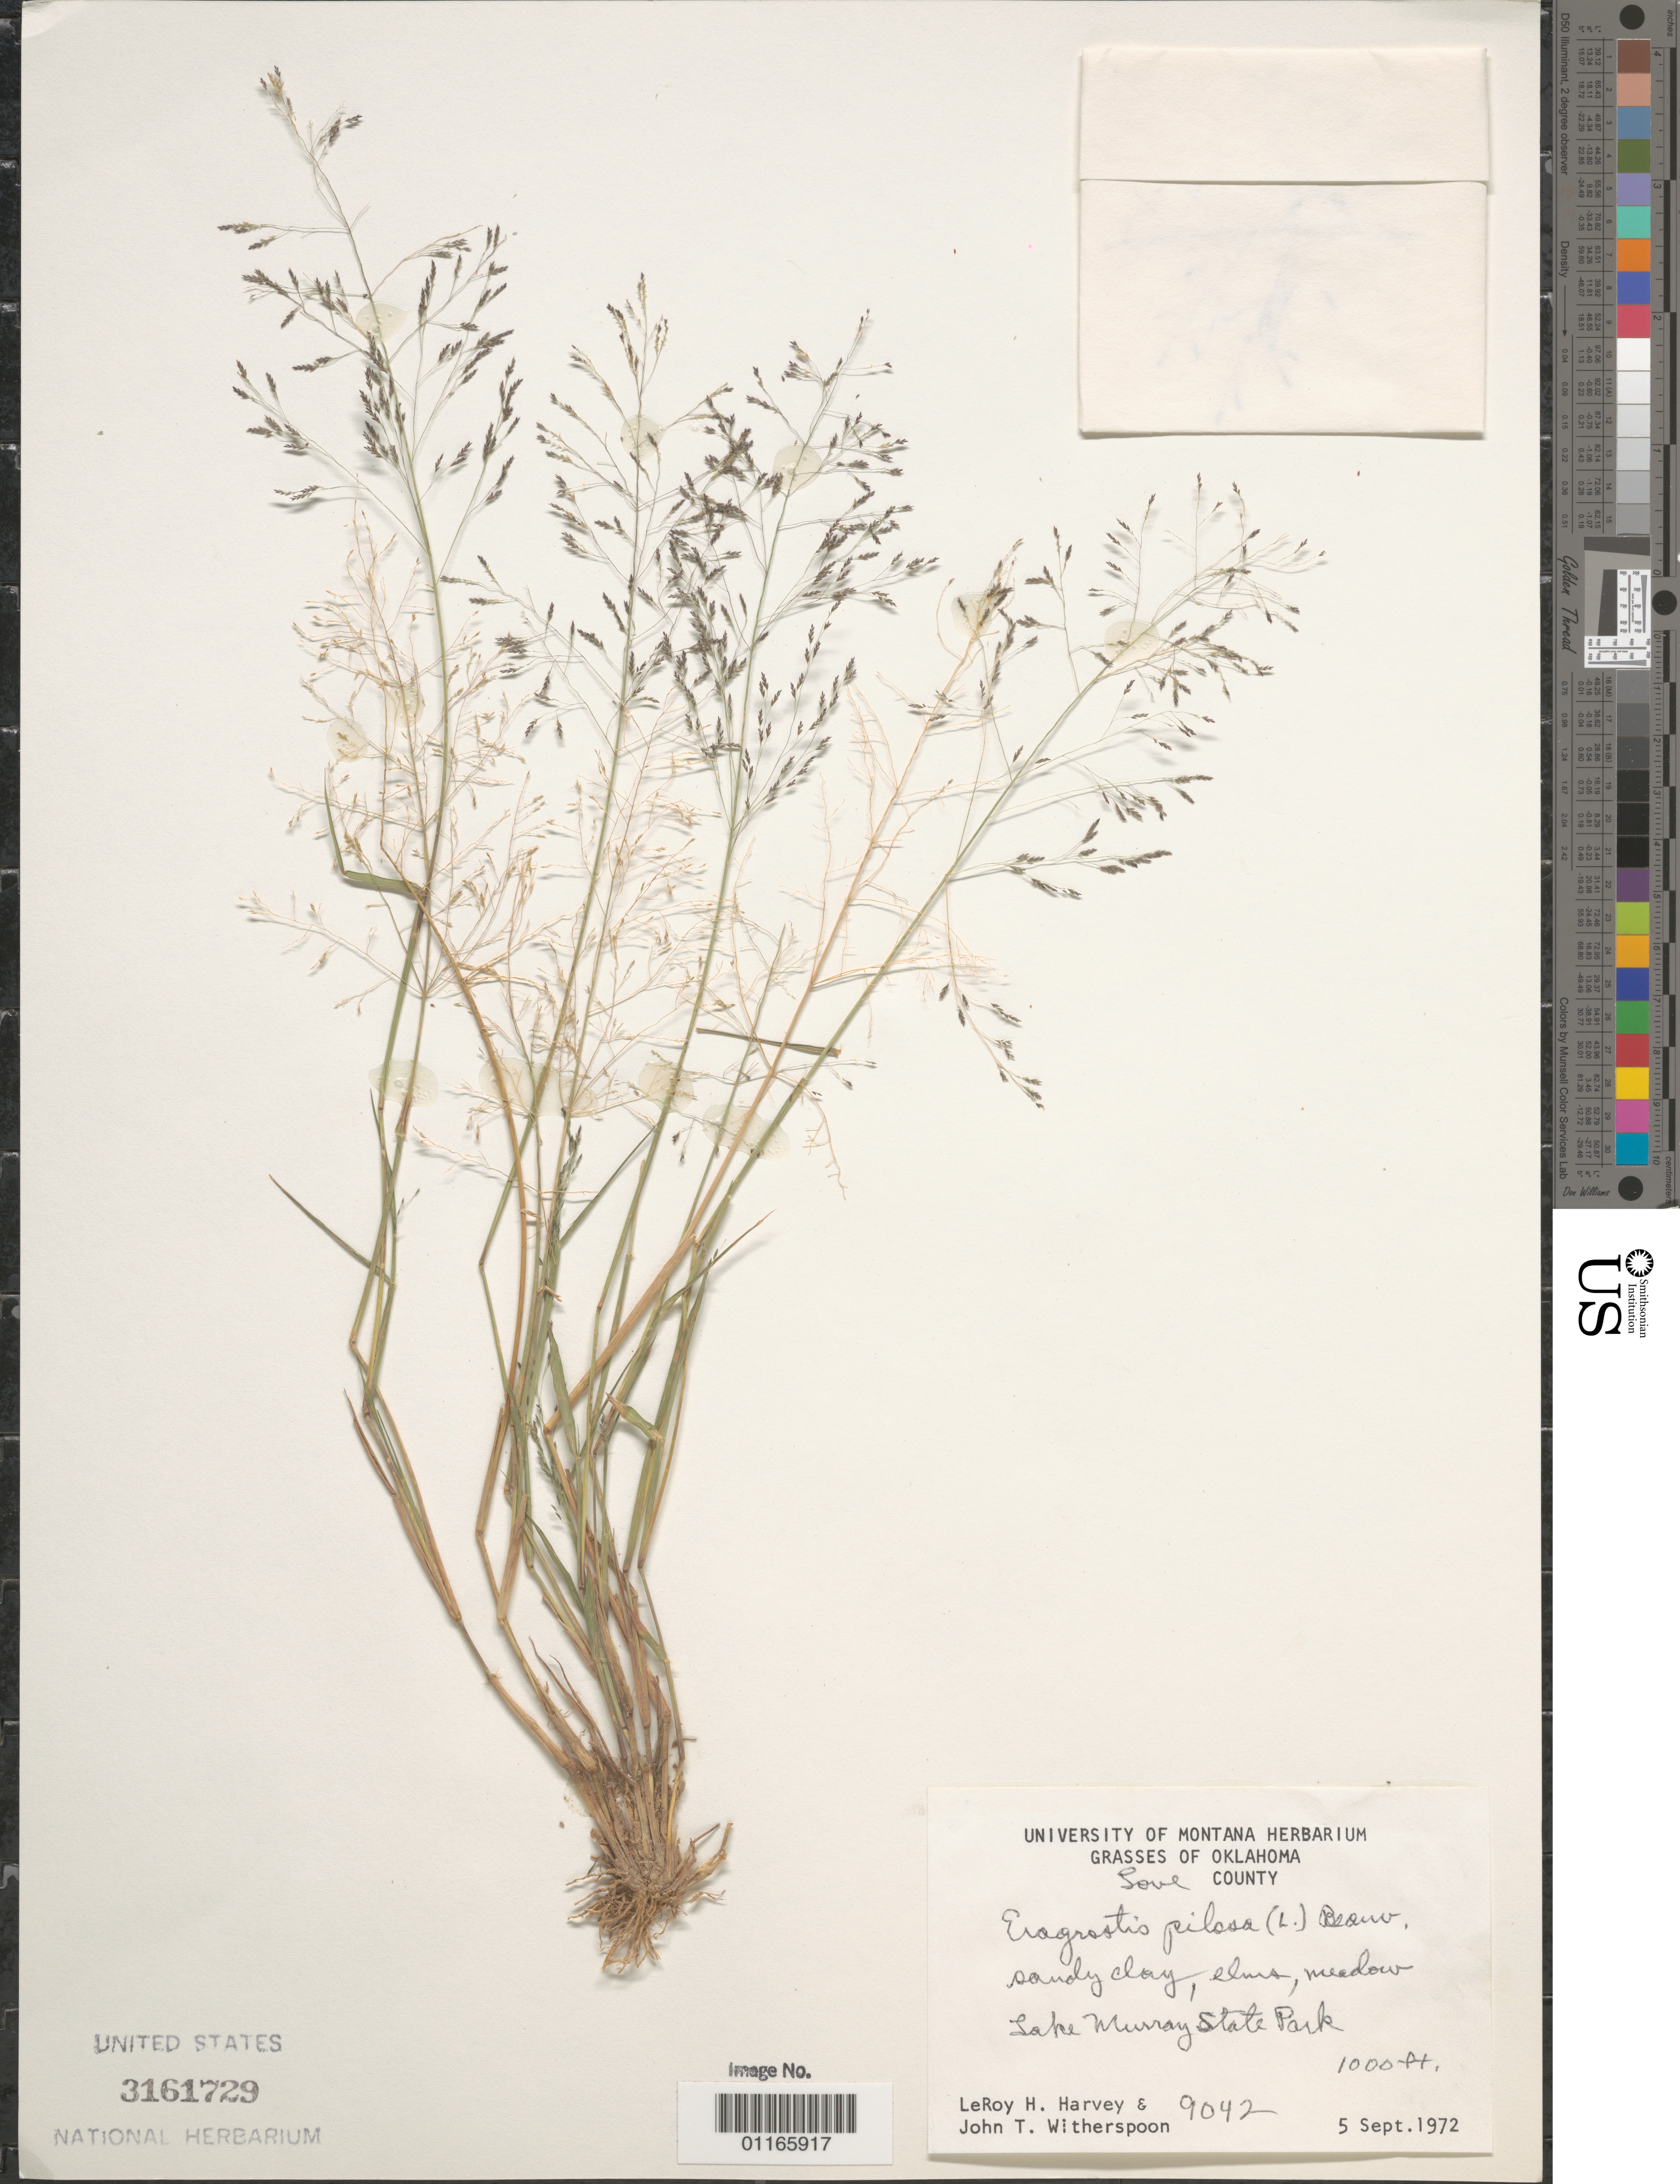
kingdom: Plantae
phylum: Tracheophyta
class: Liliopsida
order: Poales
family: Poaceae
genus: Eragrostis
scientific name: Eragrostis pilosa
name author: (L.) P. Beauv.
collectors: L. H. Harvey & J. Witherspoon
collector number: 9042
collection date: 1972-09-05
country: United States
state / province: Oklahoma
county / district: Love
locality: Lake Murray State Park.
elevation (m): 305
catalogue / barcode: US 3161729